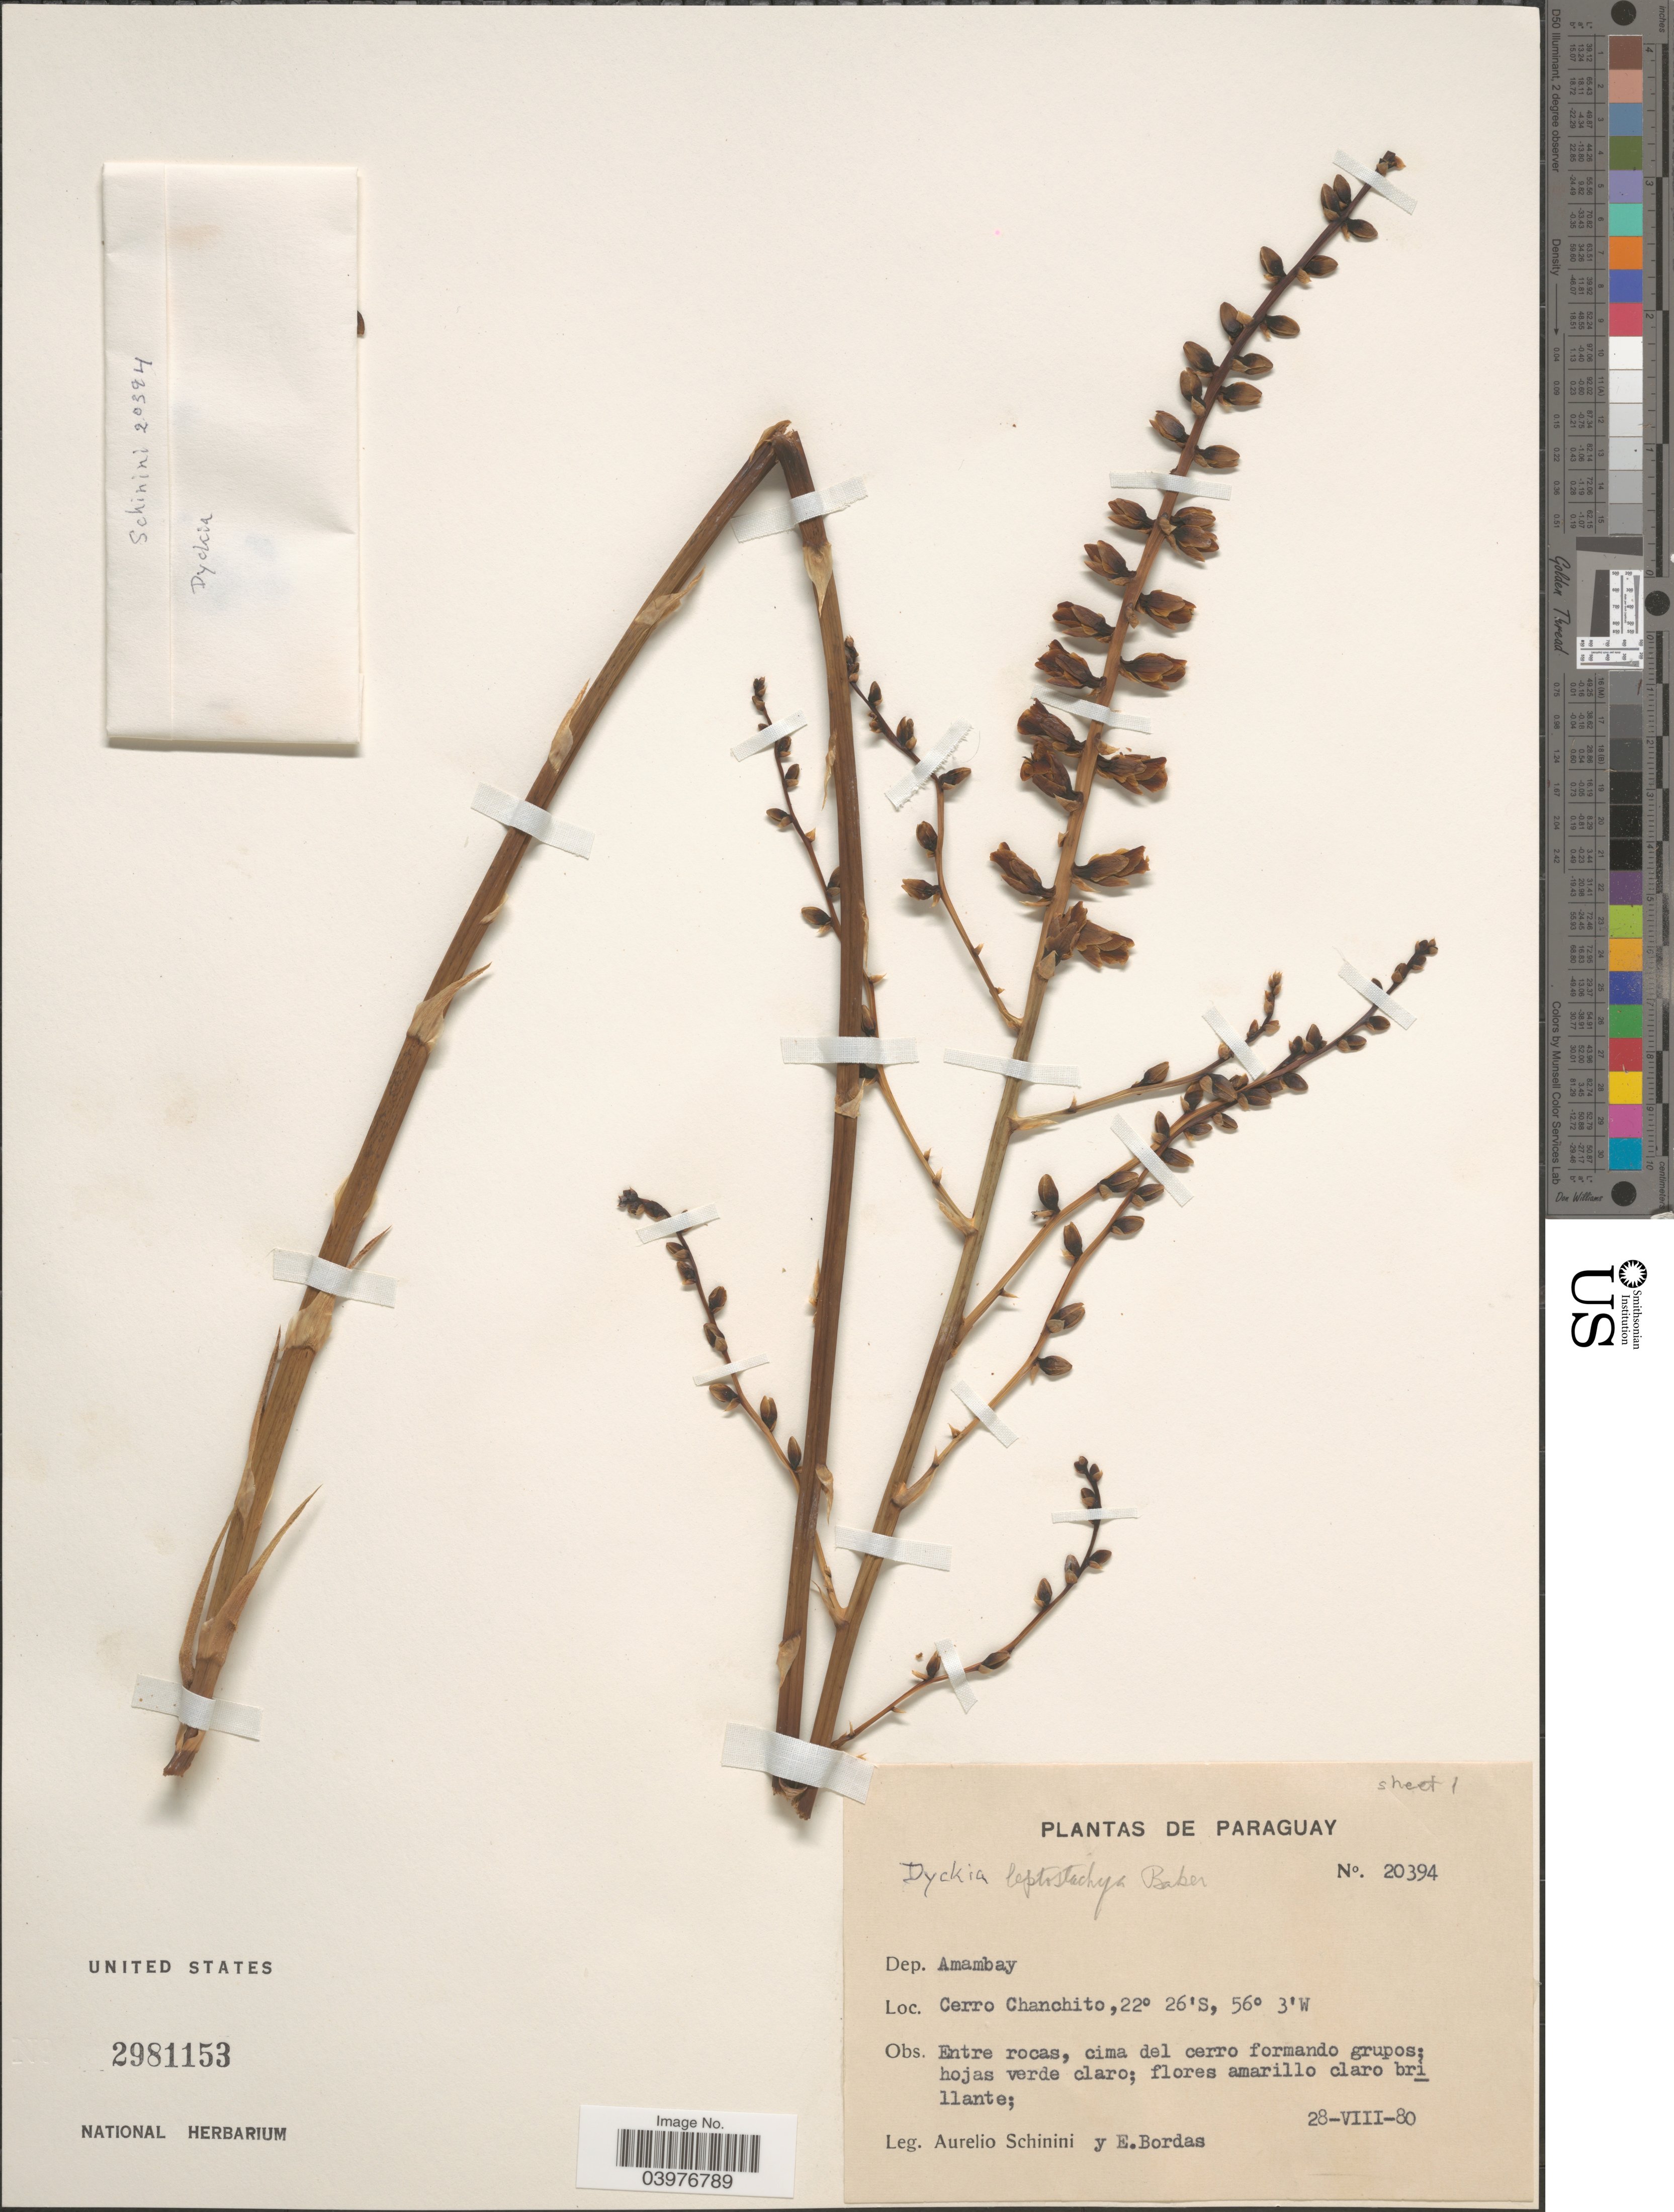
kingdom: Plantae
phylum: Tracheophyta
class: Liliopsida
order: Poales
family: Bromeliaceae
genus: Dyckia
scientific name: Dyckia leptostachya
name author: Baker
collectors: A. Schinini & E. Bordas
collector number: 20394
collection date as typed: Transcribed d/m/y: 28/8/80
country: Paraguay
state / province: Amambay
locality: Dep. Amambay. Cerro Chanchito.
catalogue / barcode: US 2981153